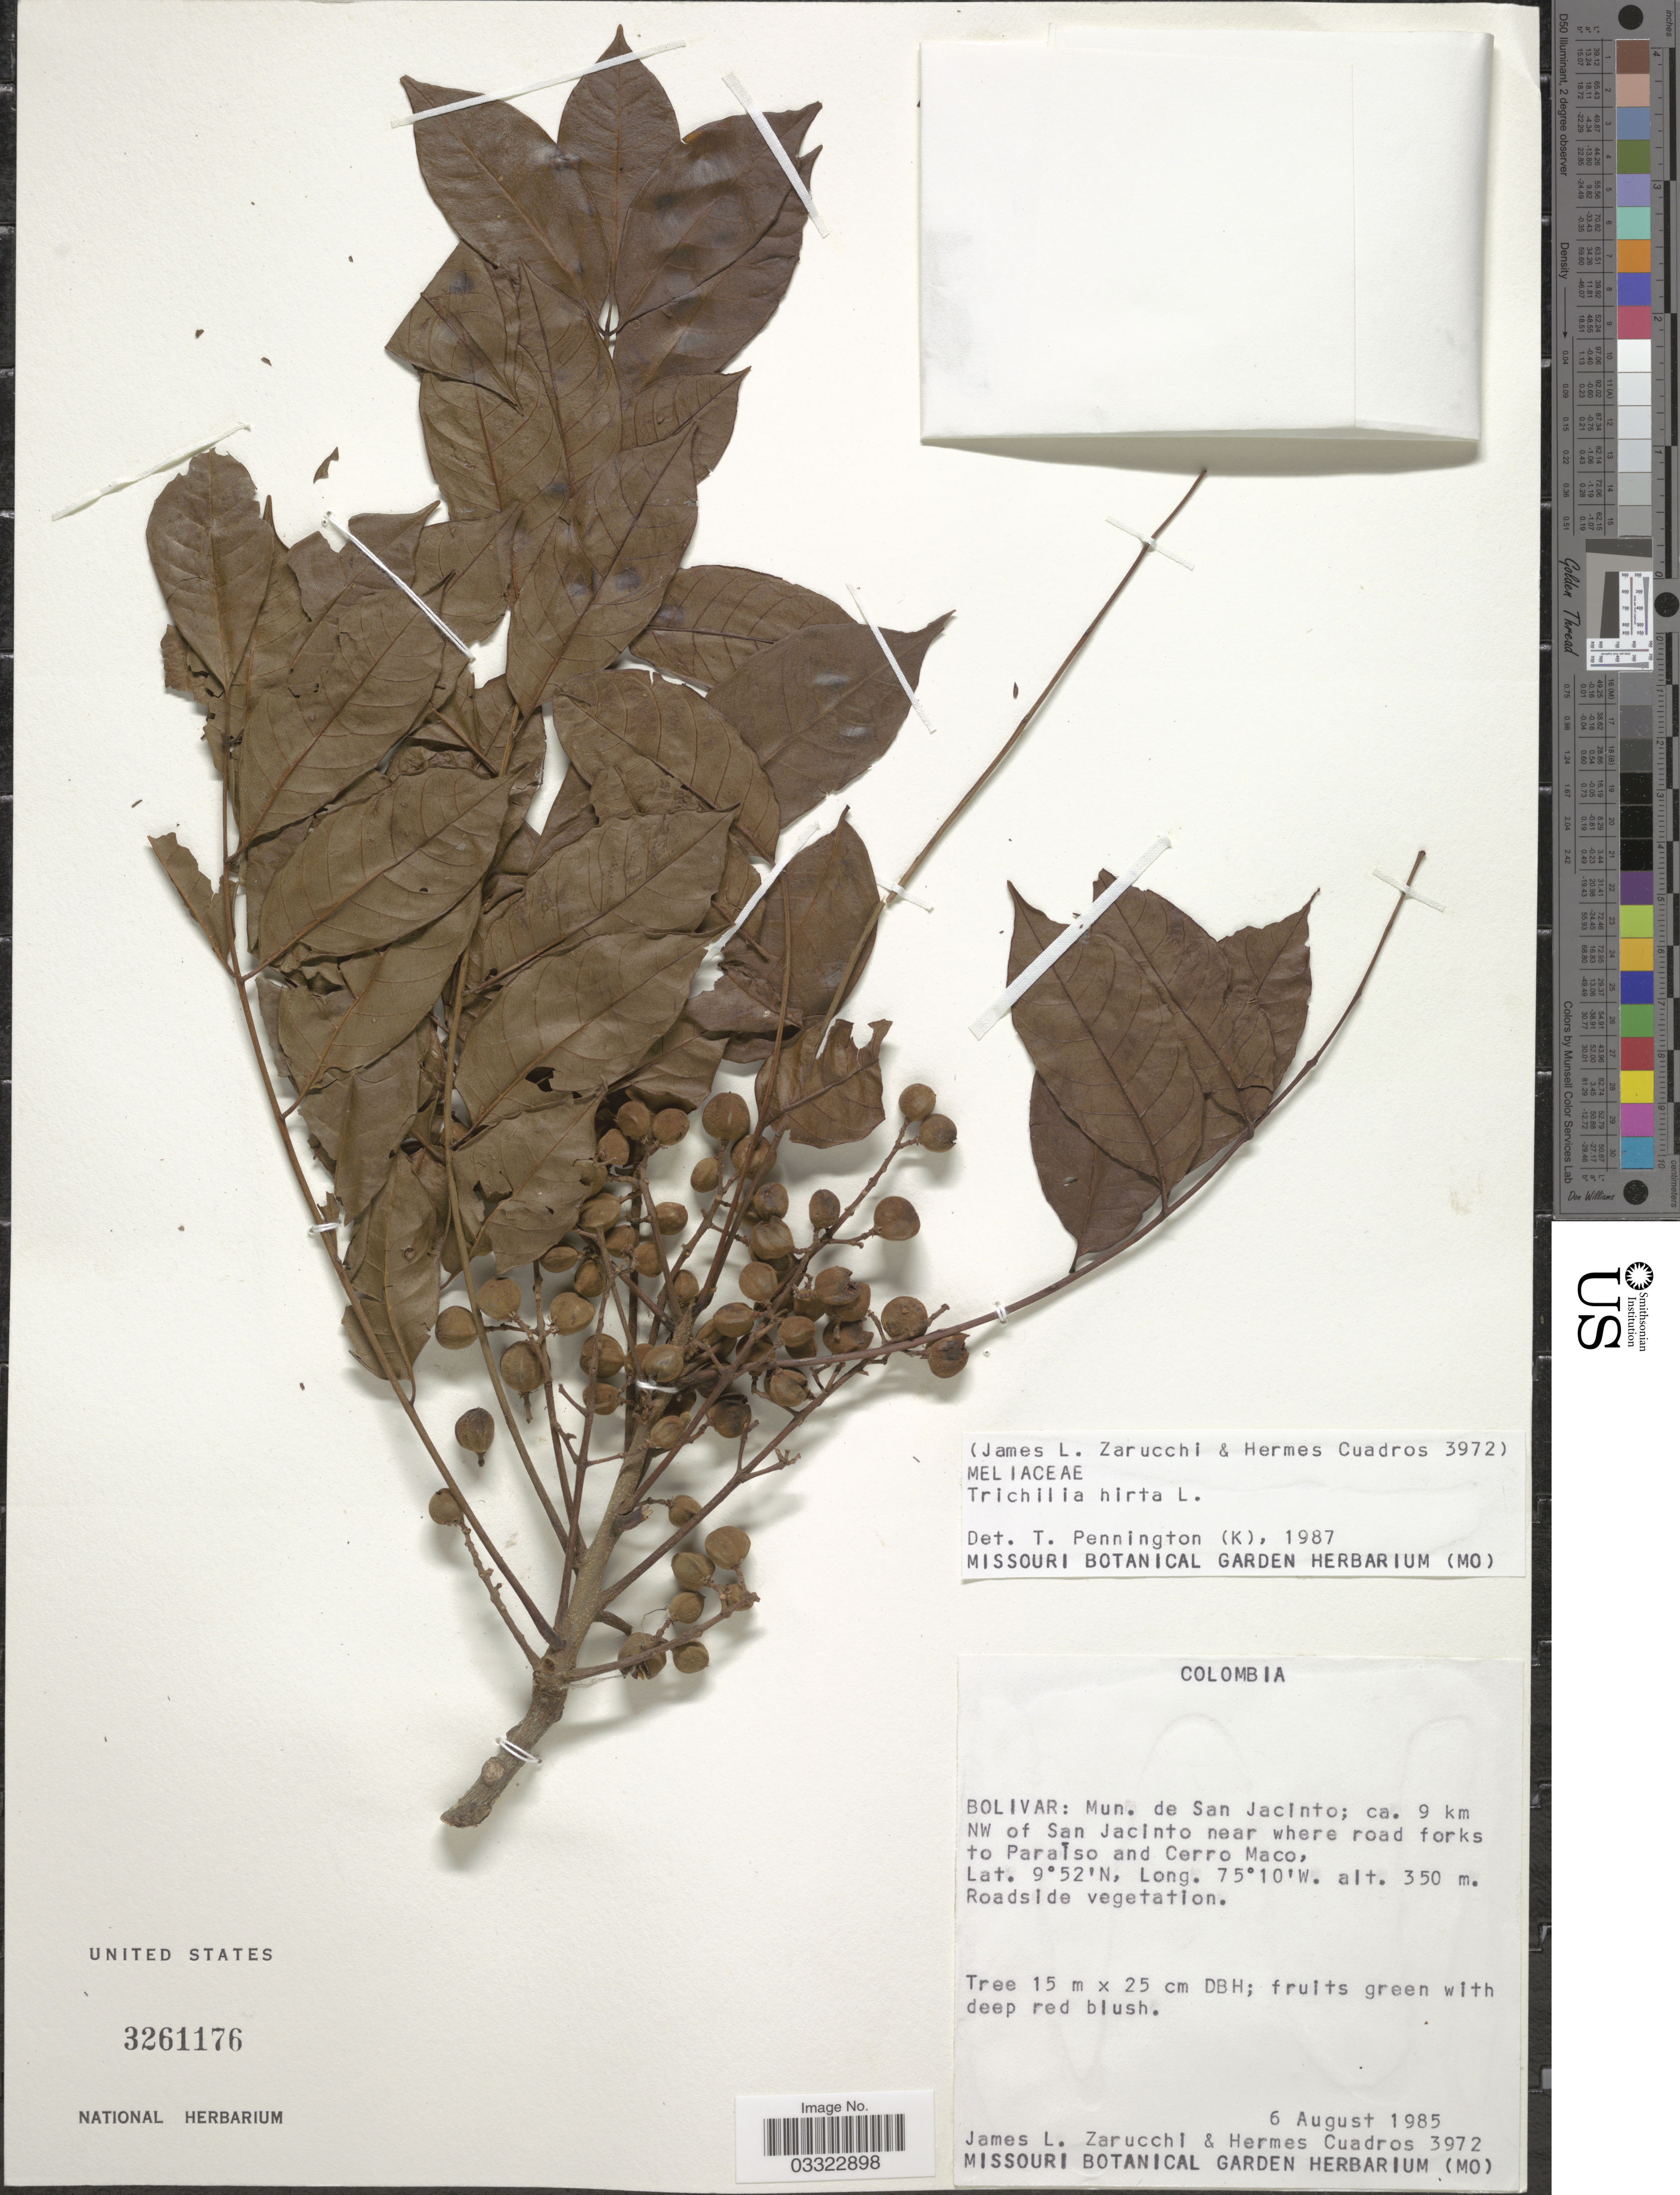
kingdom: Plantae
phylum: Tracheophyta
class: Magnoliopsida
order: Sapindales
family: Meliaceae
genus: Trichilia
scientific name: Trichilia hirta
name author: L.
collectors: J. L. Zarucchi & H. Cuadros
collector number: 3972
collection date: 1985-08-06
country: Colombia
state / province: Bolívar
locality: Mun. de San Jacinto; ca. 9 km NW of San Jacinto near where road forks to Paraiso and Cerro Maco.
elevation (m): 350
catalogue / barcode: US 3261176